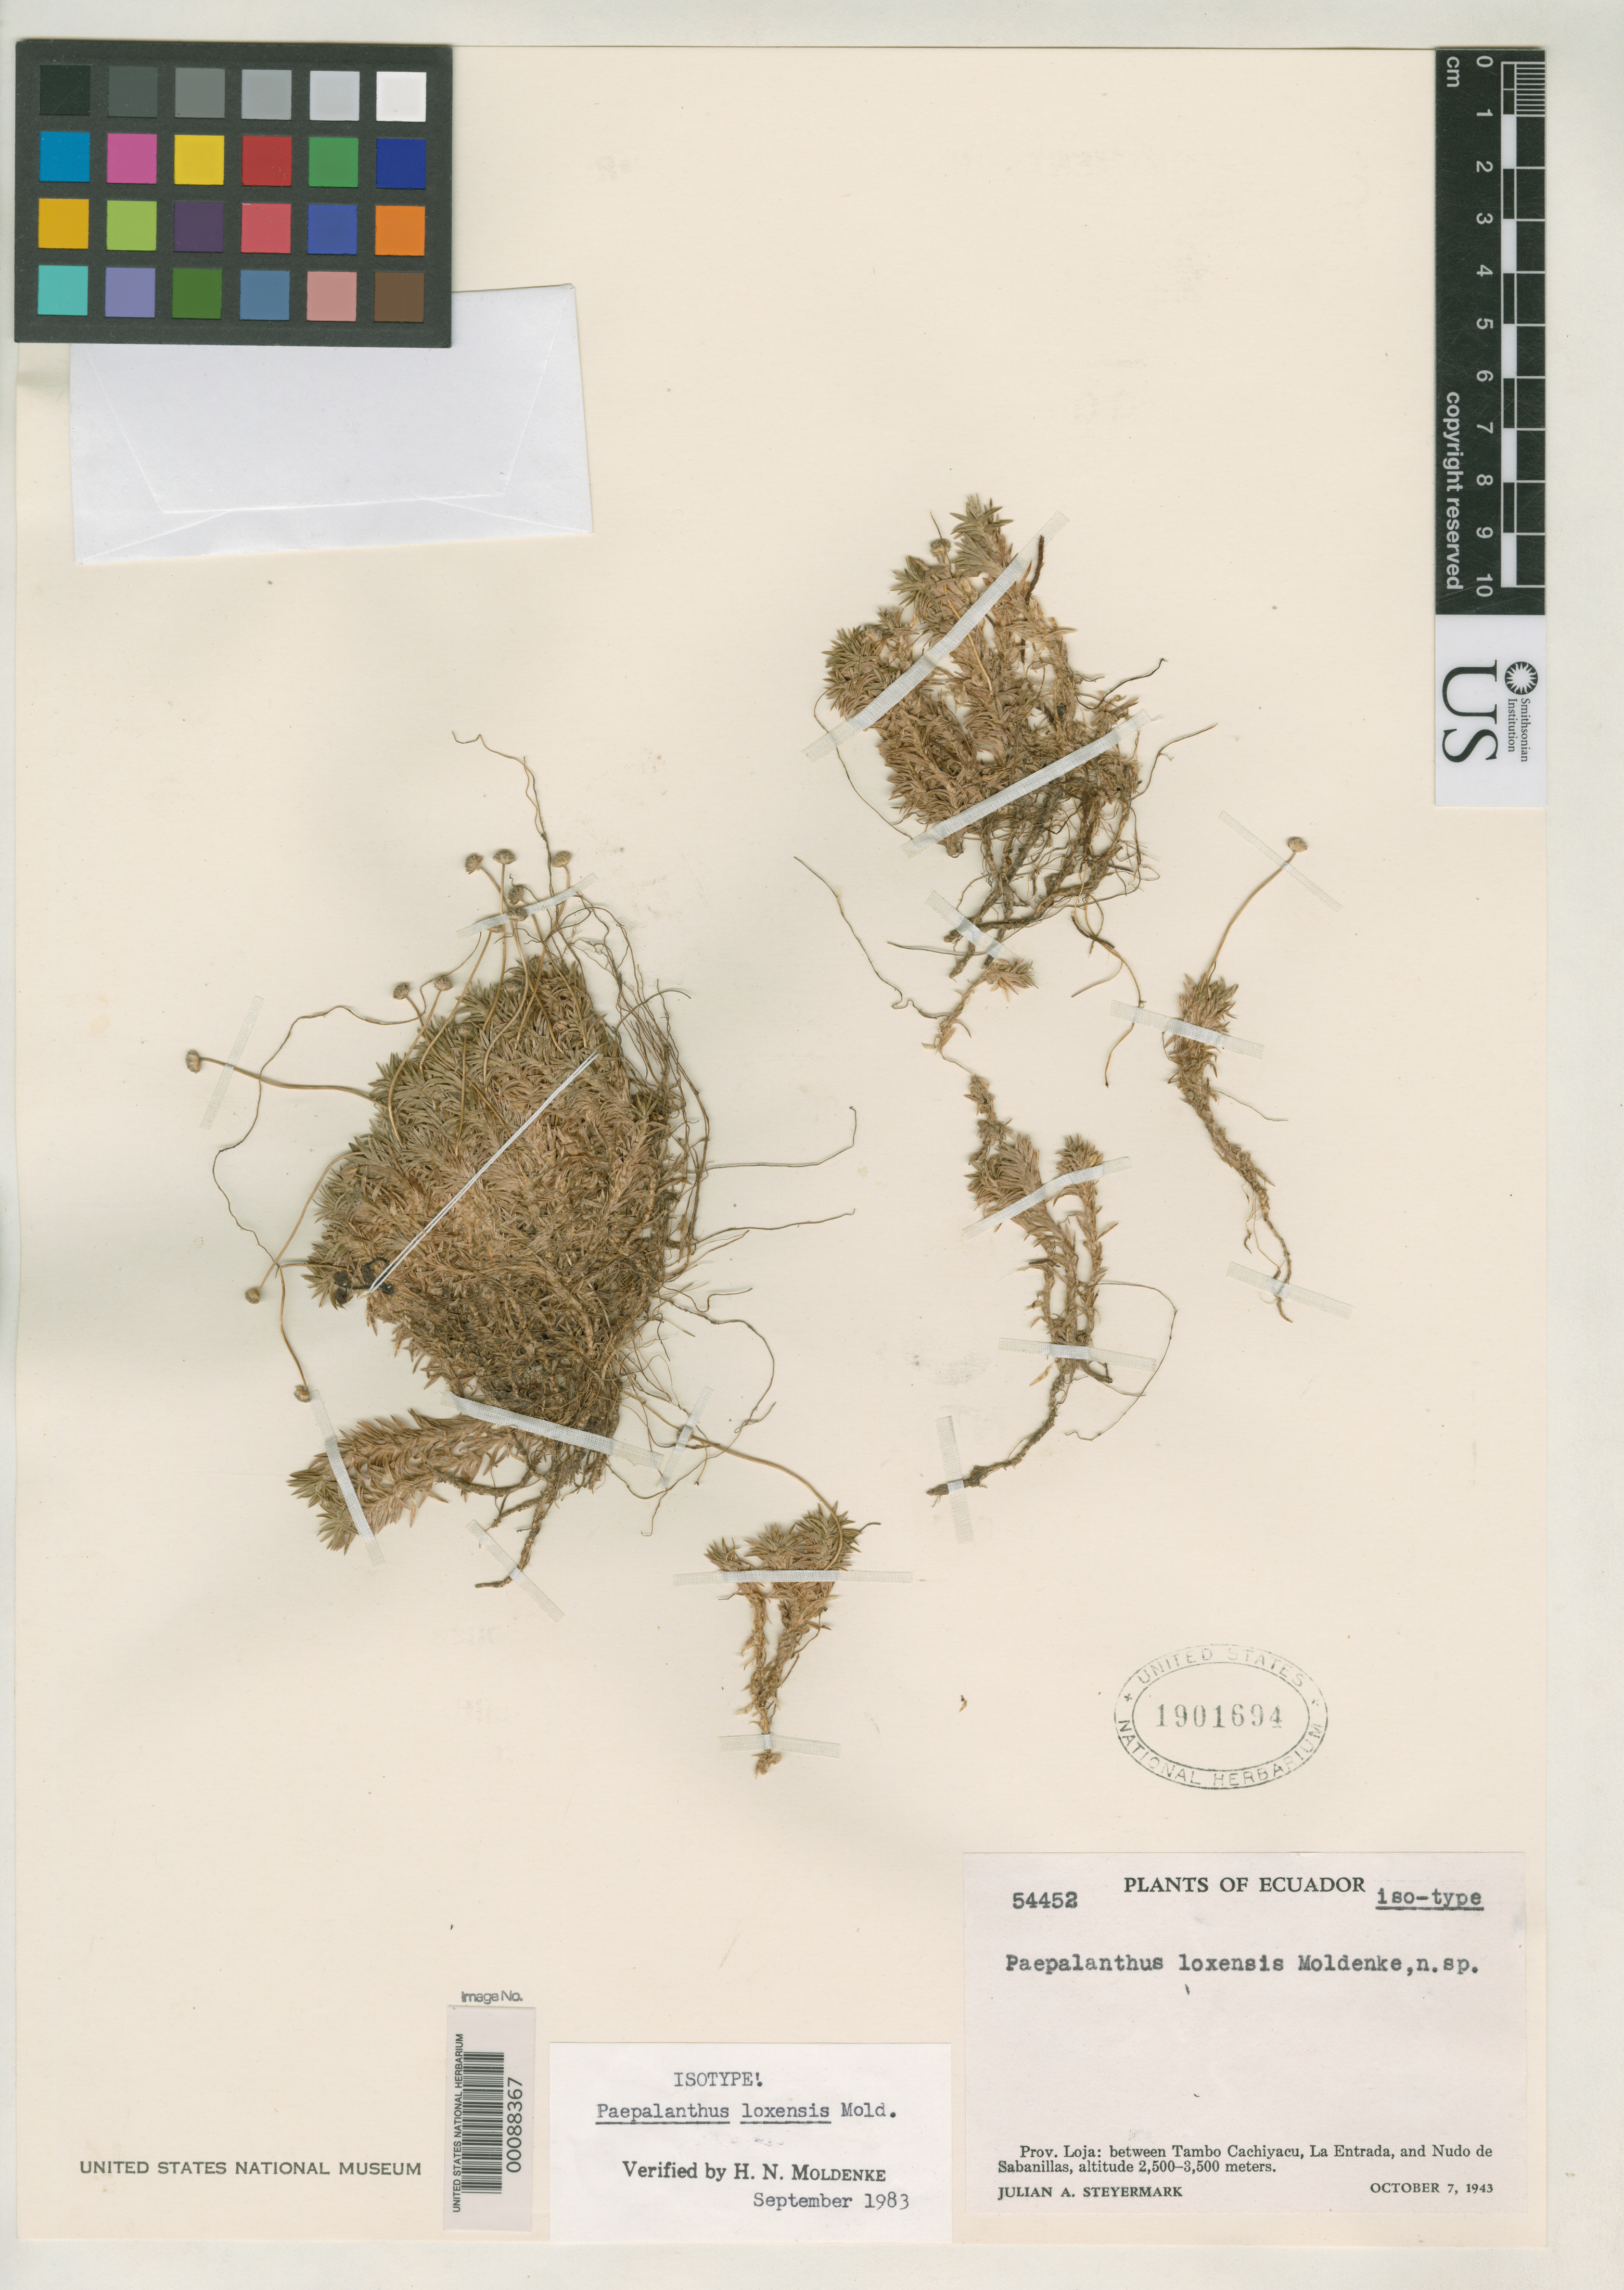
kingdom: Plantae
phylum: Tracheophyta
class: Liliopsida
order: Poales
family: Eriocaulaceae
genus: Paepalanthus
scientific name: Paepalanthus loxensis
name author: Moldenke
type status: Isotype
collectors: J. Steyermark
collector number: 54452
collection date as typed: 07 Oct 1943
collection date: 1943-10-07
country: Ecuador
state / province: Loja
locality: Between Tambo Cachiyacu, La Entrada, and Nudo de Sabanillas.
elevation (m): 2500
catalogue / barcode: US 1901694